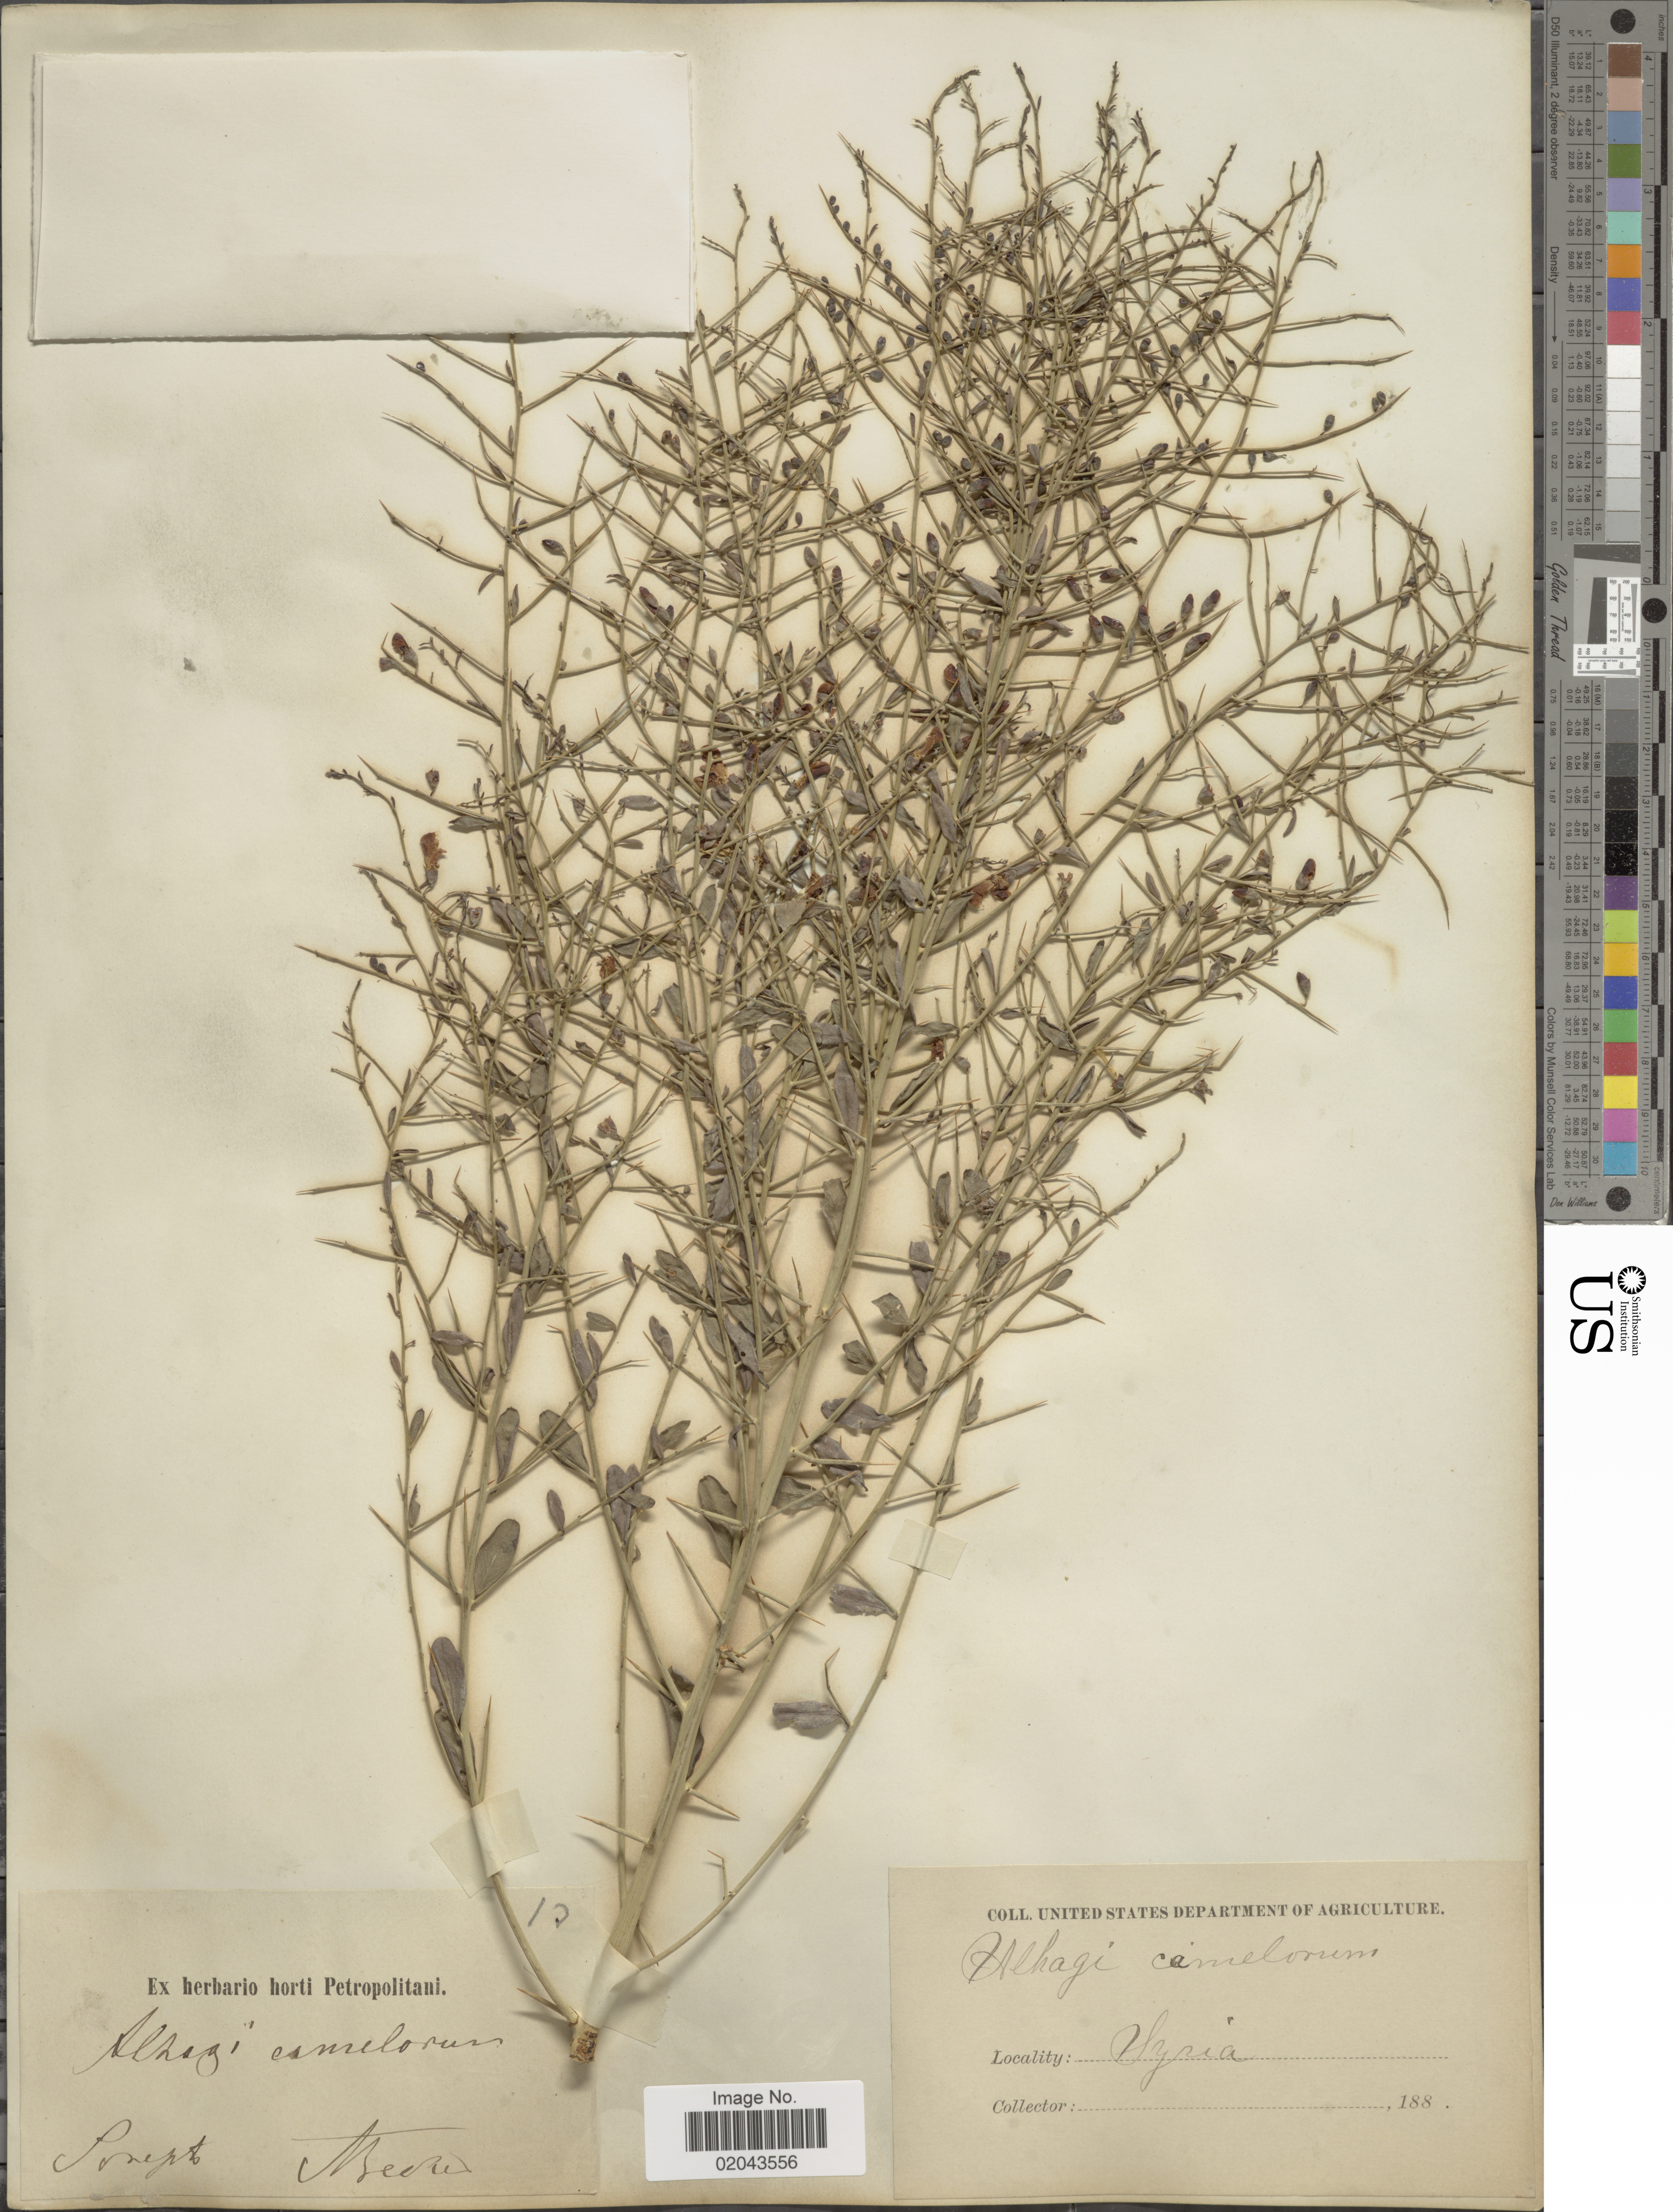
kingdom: Plantae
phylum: Tracheophyta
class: Magnoliopsida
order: Fabales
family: Fabaceae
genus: Alhagi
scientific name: Alhagi camelorum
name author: Fisch.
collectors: A. Becker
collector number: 13*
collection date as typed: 188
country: Russian Federation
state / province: Volgograd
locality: Sarepta